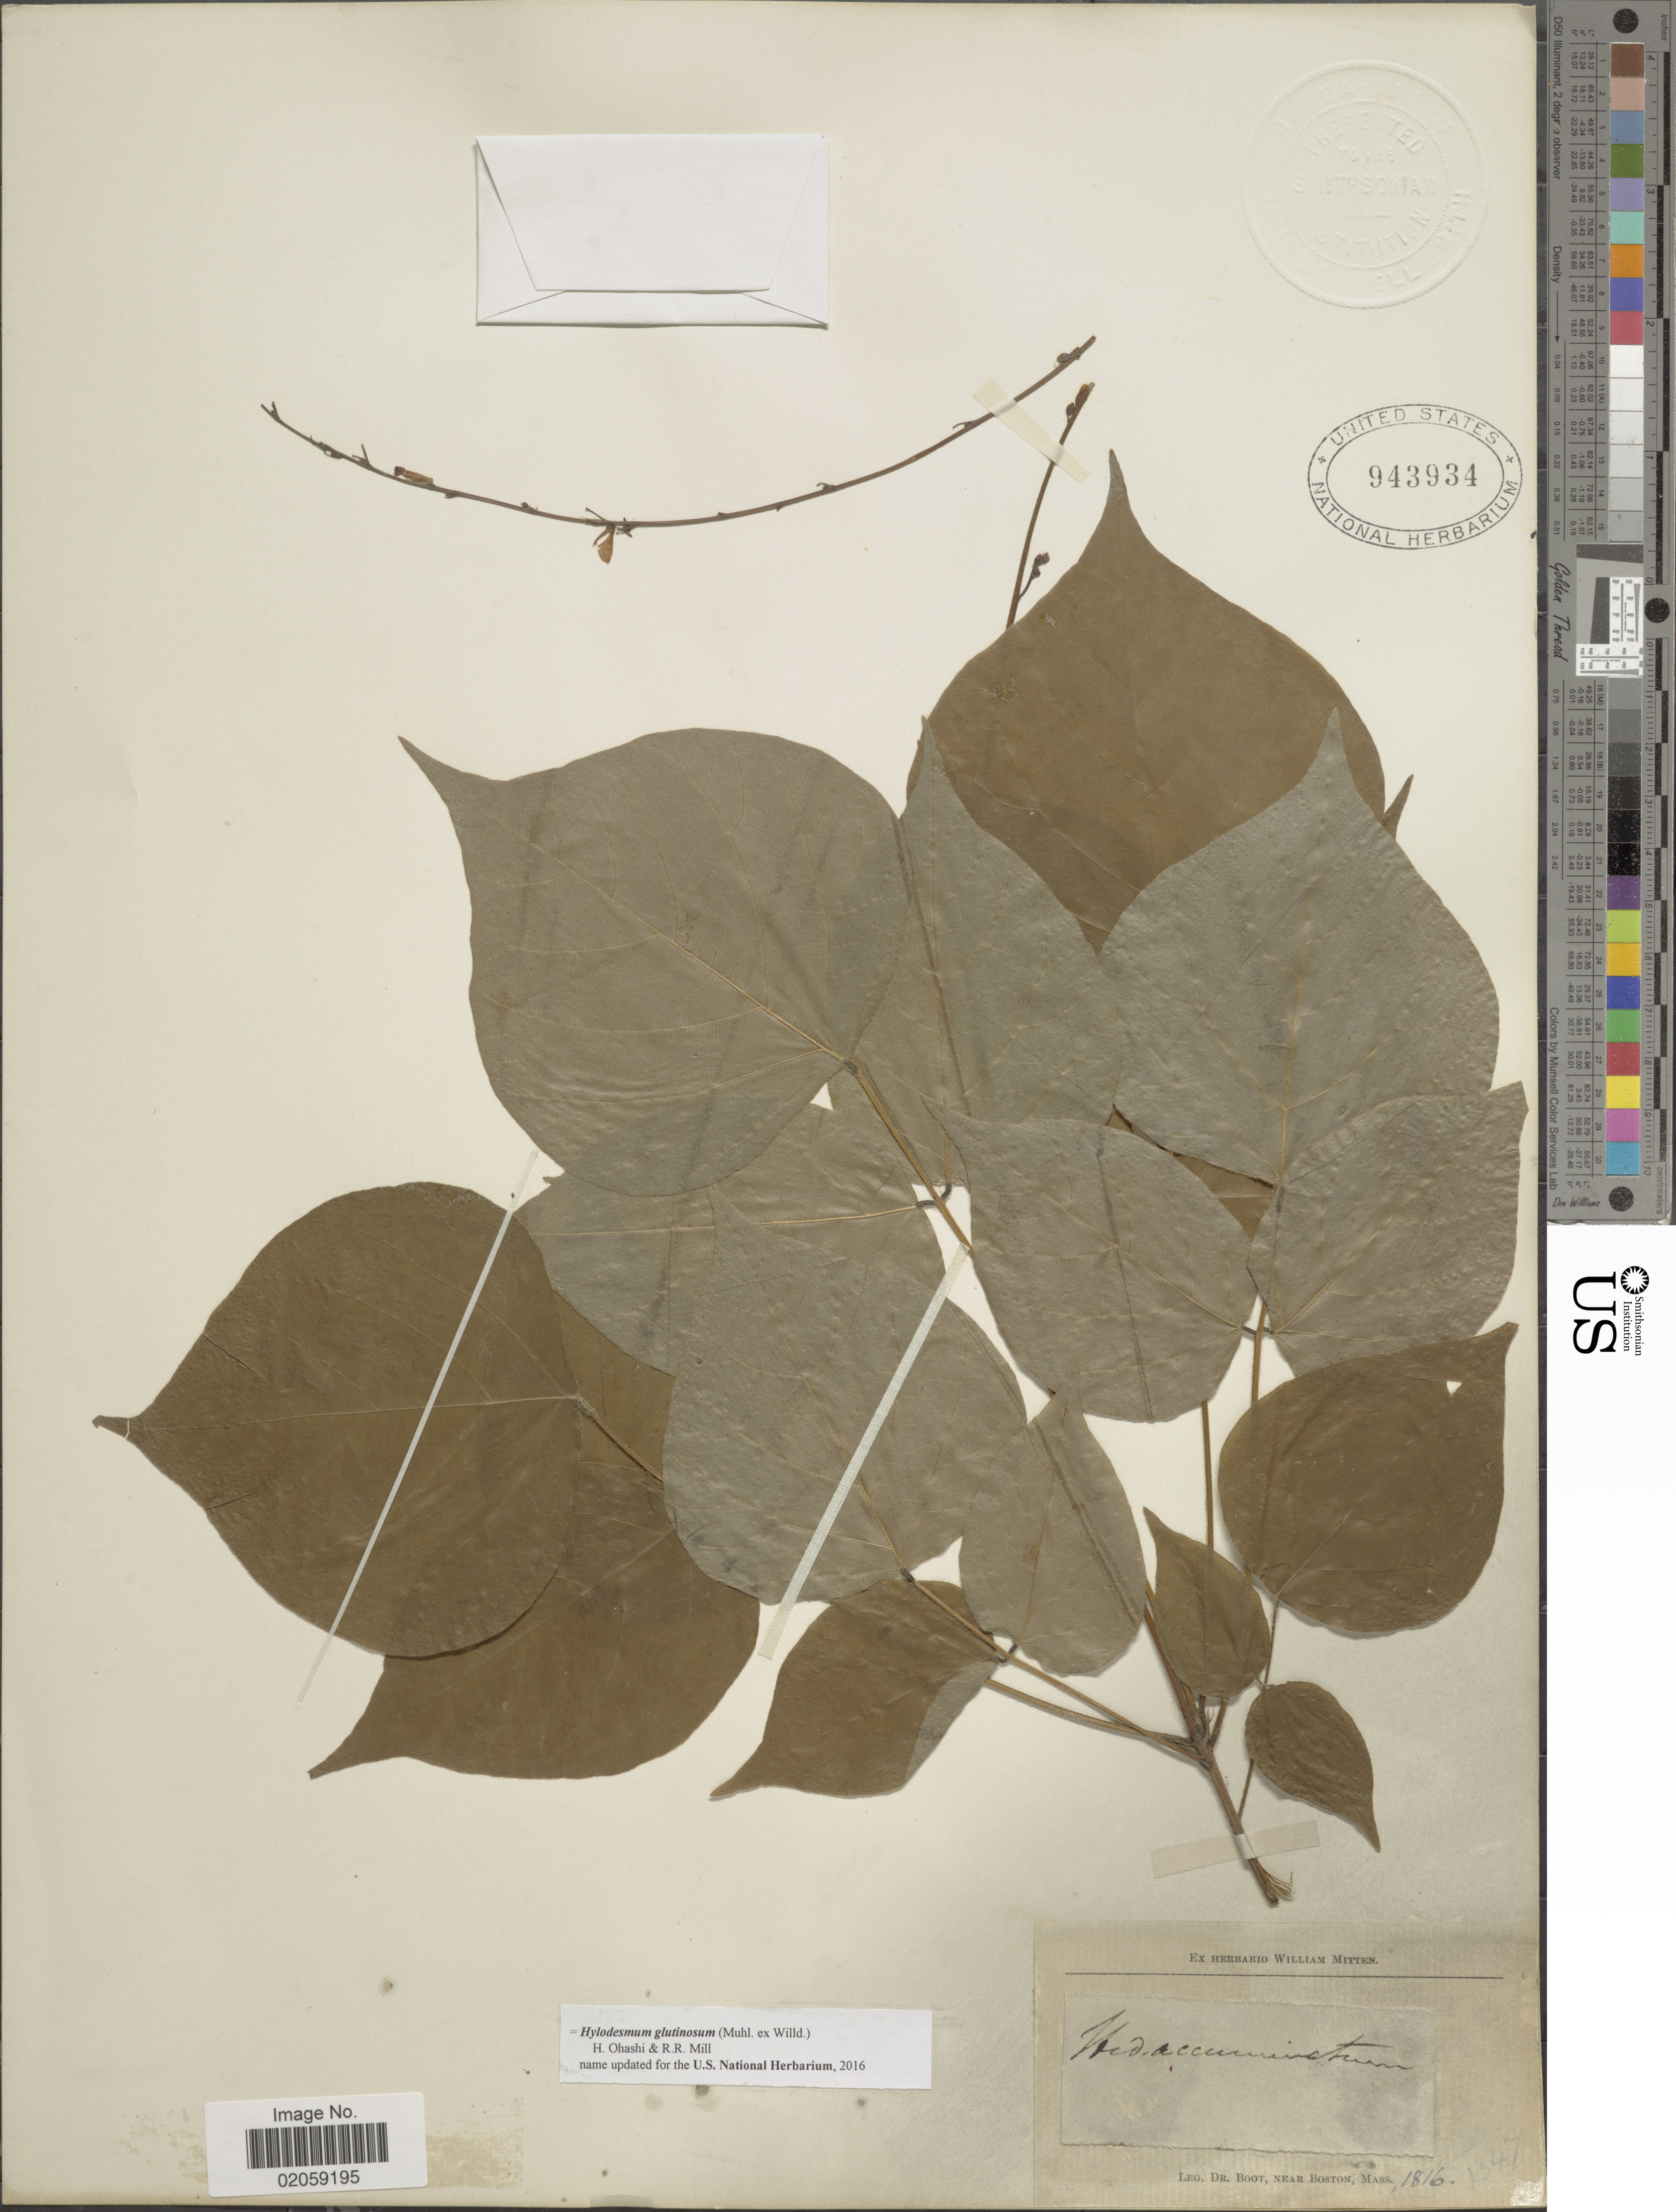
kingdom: Plantae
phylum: Tracheophyta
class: Magnoliopsida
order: Fabales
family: Fabaceae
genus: Hylodesmum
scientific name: Hylodesmum glutinosum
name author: (Muhl. ex Willd.) H. Ohashi & R.R. Mill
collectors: Boot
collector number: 1347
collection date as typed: Transcribed d/m/y: /6/18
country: United States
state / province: Massachusetts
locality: Near Boston, Mass.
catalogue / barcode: US 943934